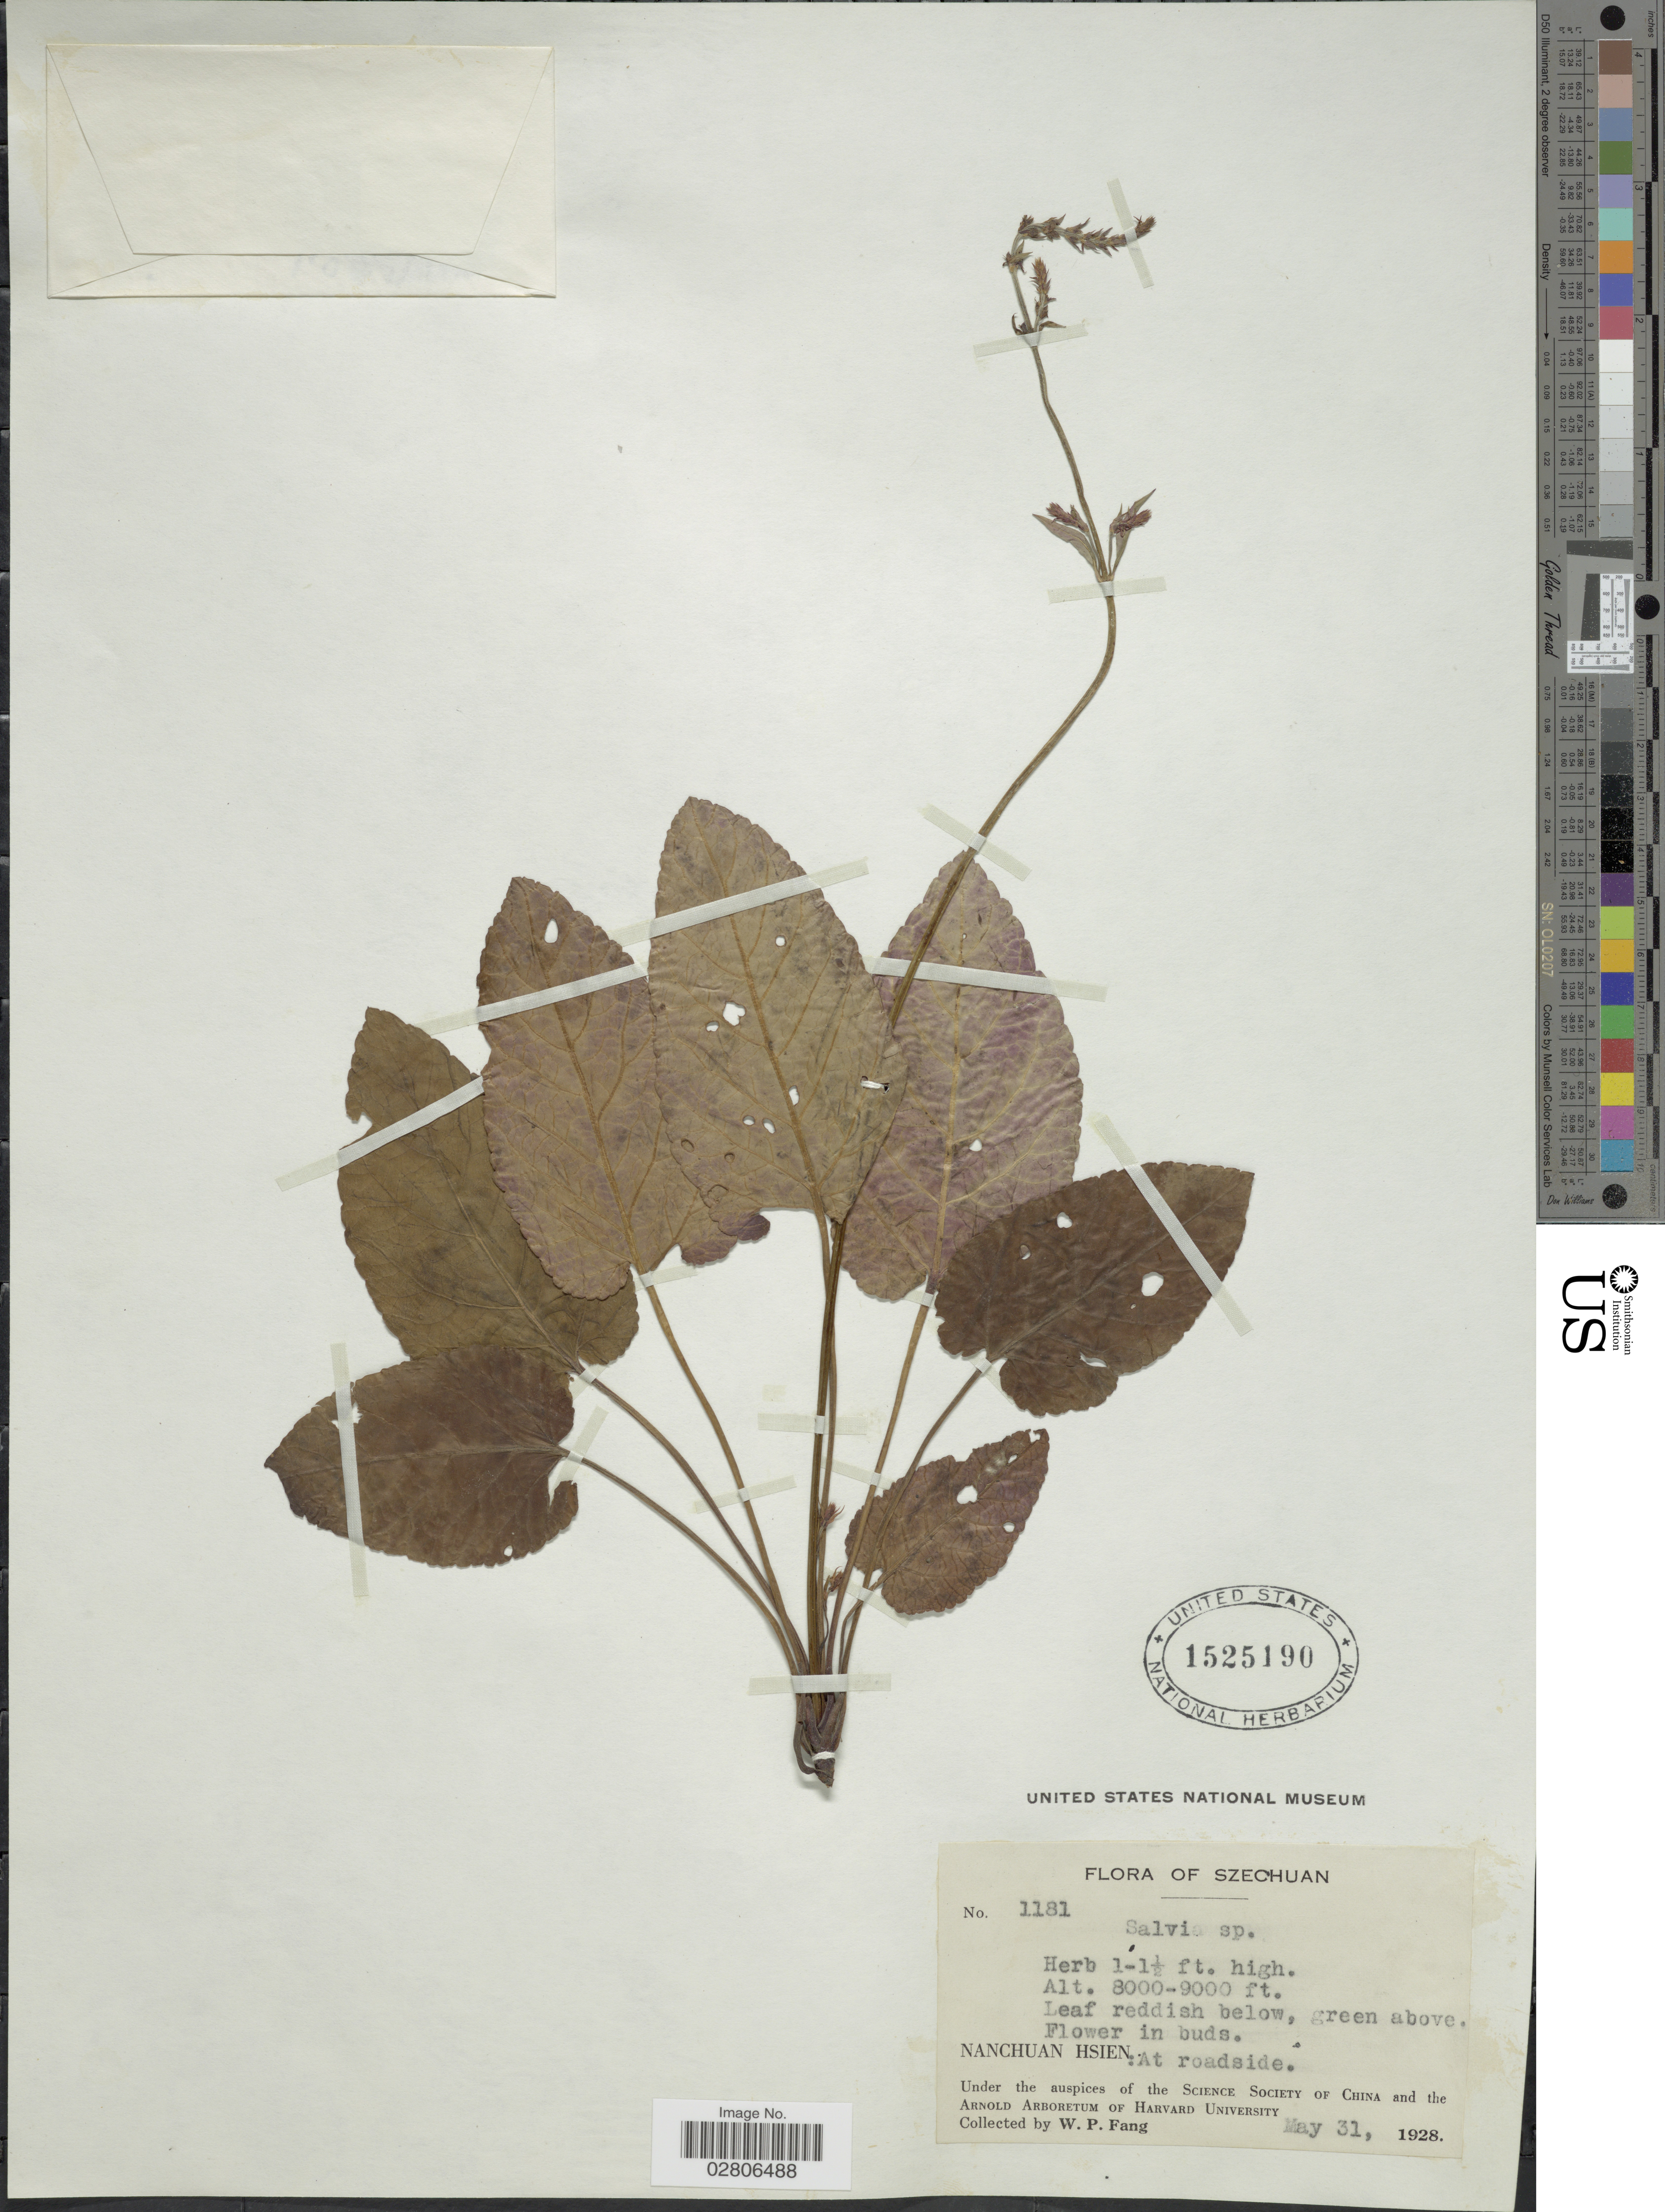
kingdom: Plantae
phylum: Tracheophyta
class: Magnoliopsida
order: Lamiales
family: Lamiaceae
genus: Salvia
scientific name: Salvia sp.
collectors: W. P. Fang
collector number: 1181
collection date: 1928-05-31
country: China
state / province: Sichuan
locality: Szechuan. Nanchuan Hsien: At roadside.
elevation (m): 2438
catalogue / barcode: US 1525190